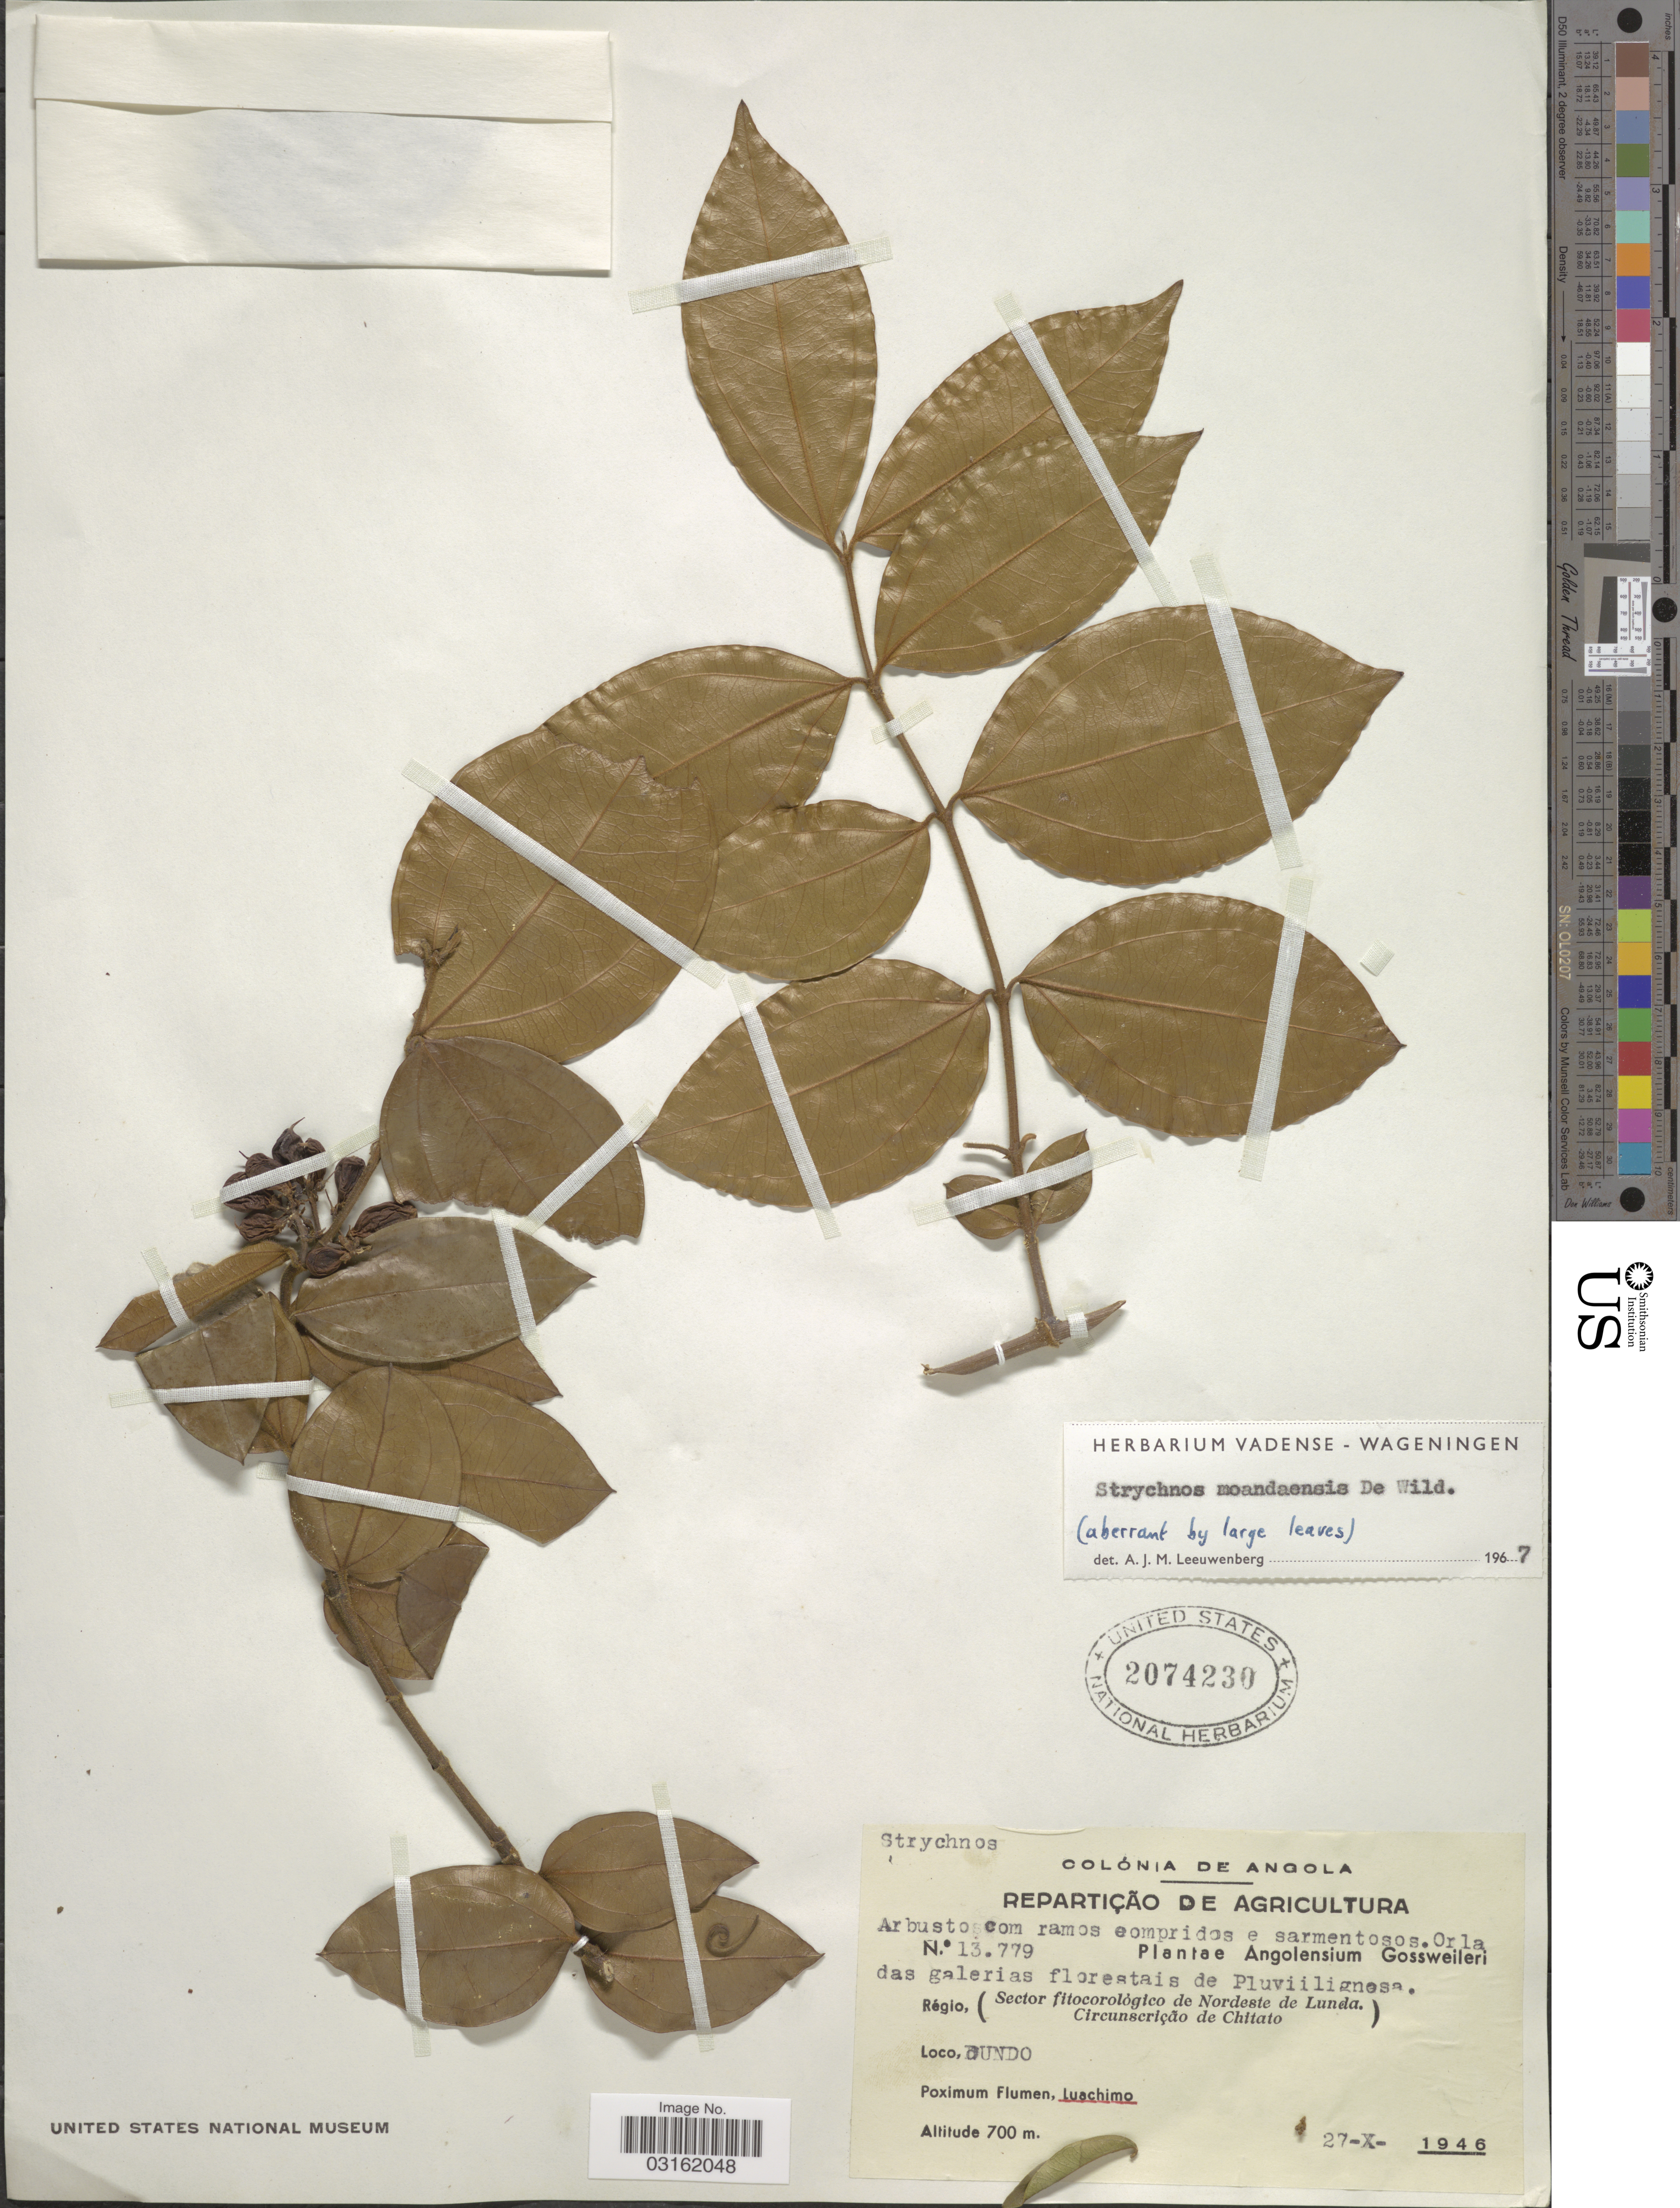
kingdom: Plantae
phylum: Tracheophyta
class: Magnoliopsida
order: Gentianales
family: Loganiaceae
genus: Strychnos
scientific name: Strychnos moandaensis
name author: De Wild.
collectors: -. Gossweiler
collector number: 13779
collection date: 1946-10-27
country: Angola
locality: Régio, (Sector fitocorológico de Nordeste de Lunda. Circunscrição de Chitato). Lundo, Poximum Flumen, Luachimo.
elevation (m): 700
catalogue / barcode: US 2074230